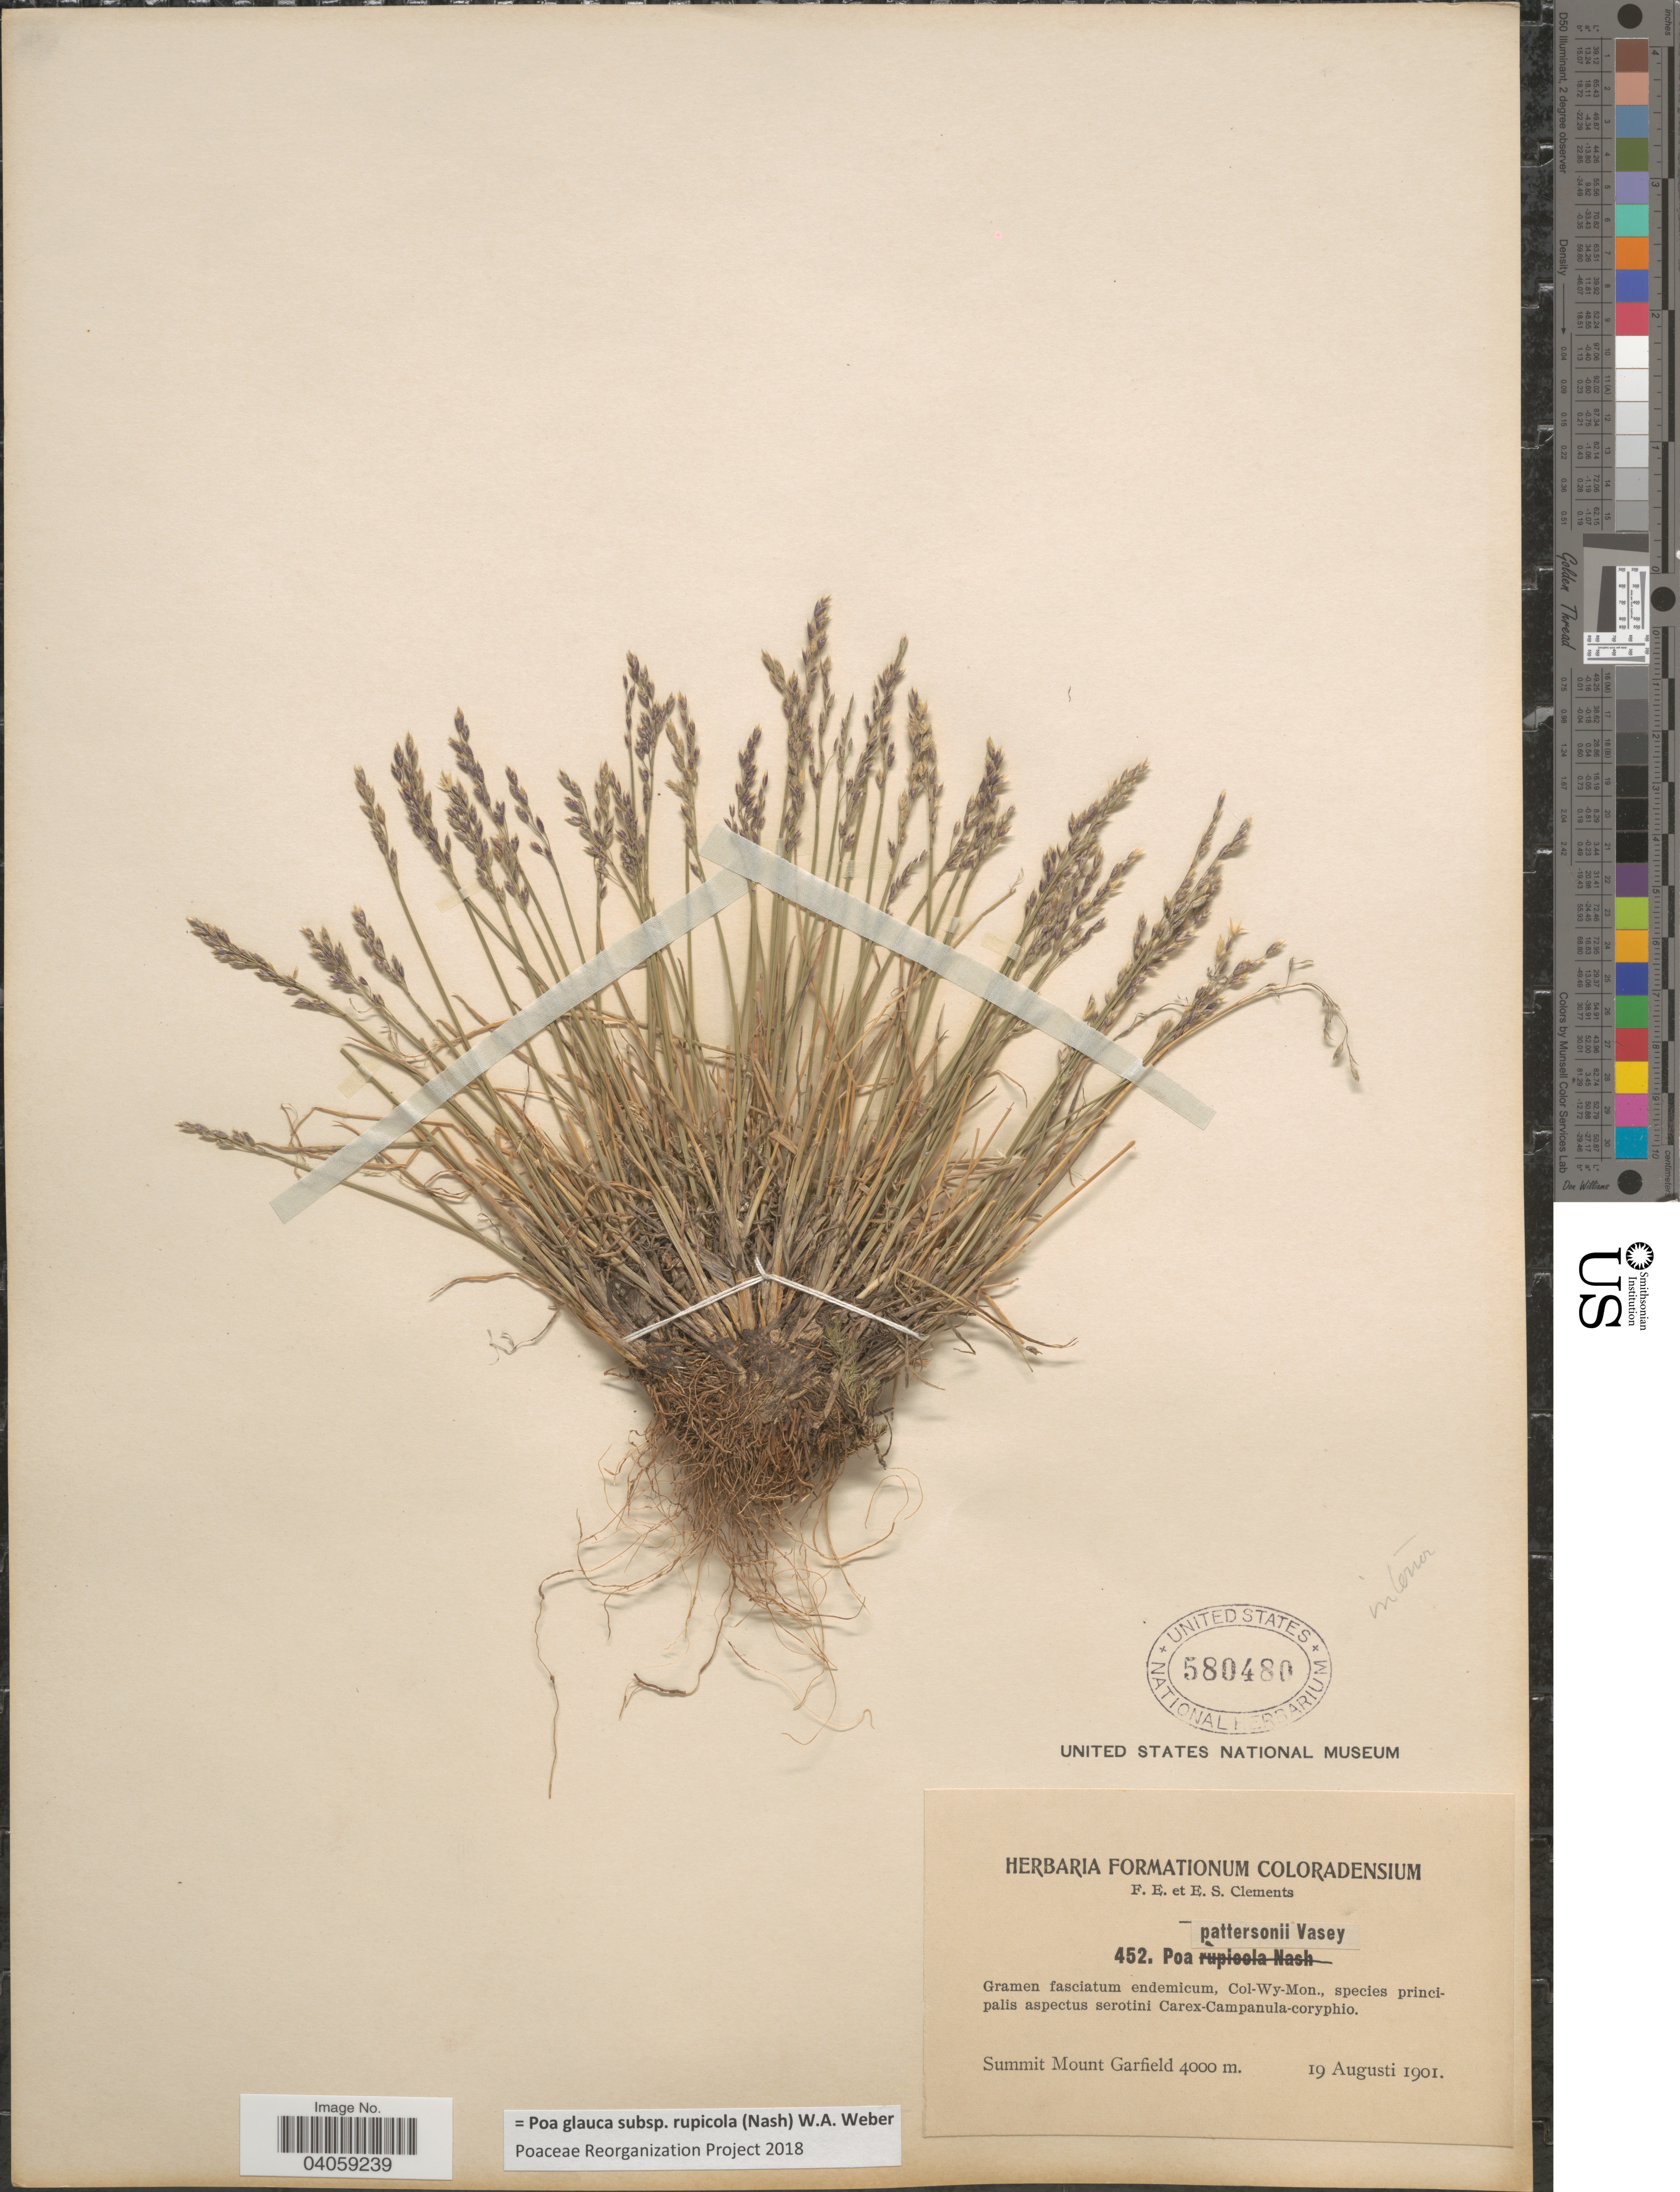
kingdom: Plantae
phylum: Tracheophyta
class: Liliopsida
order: Poales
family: Poaceae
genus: Poa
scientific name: Poa glauca subsp. rupicola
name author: (Nash) W.A. Weber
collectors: F. E. Clements & E. S. Clements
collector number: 452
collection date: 1901-08-19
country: United States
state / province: Colorado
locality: Summit Mount Garfield.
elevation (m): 4000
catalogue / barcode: US 580480